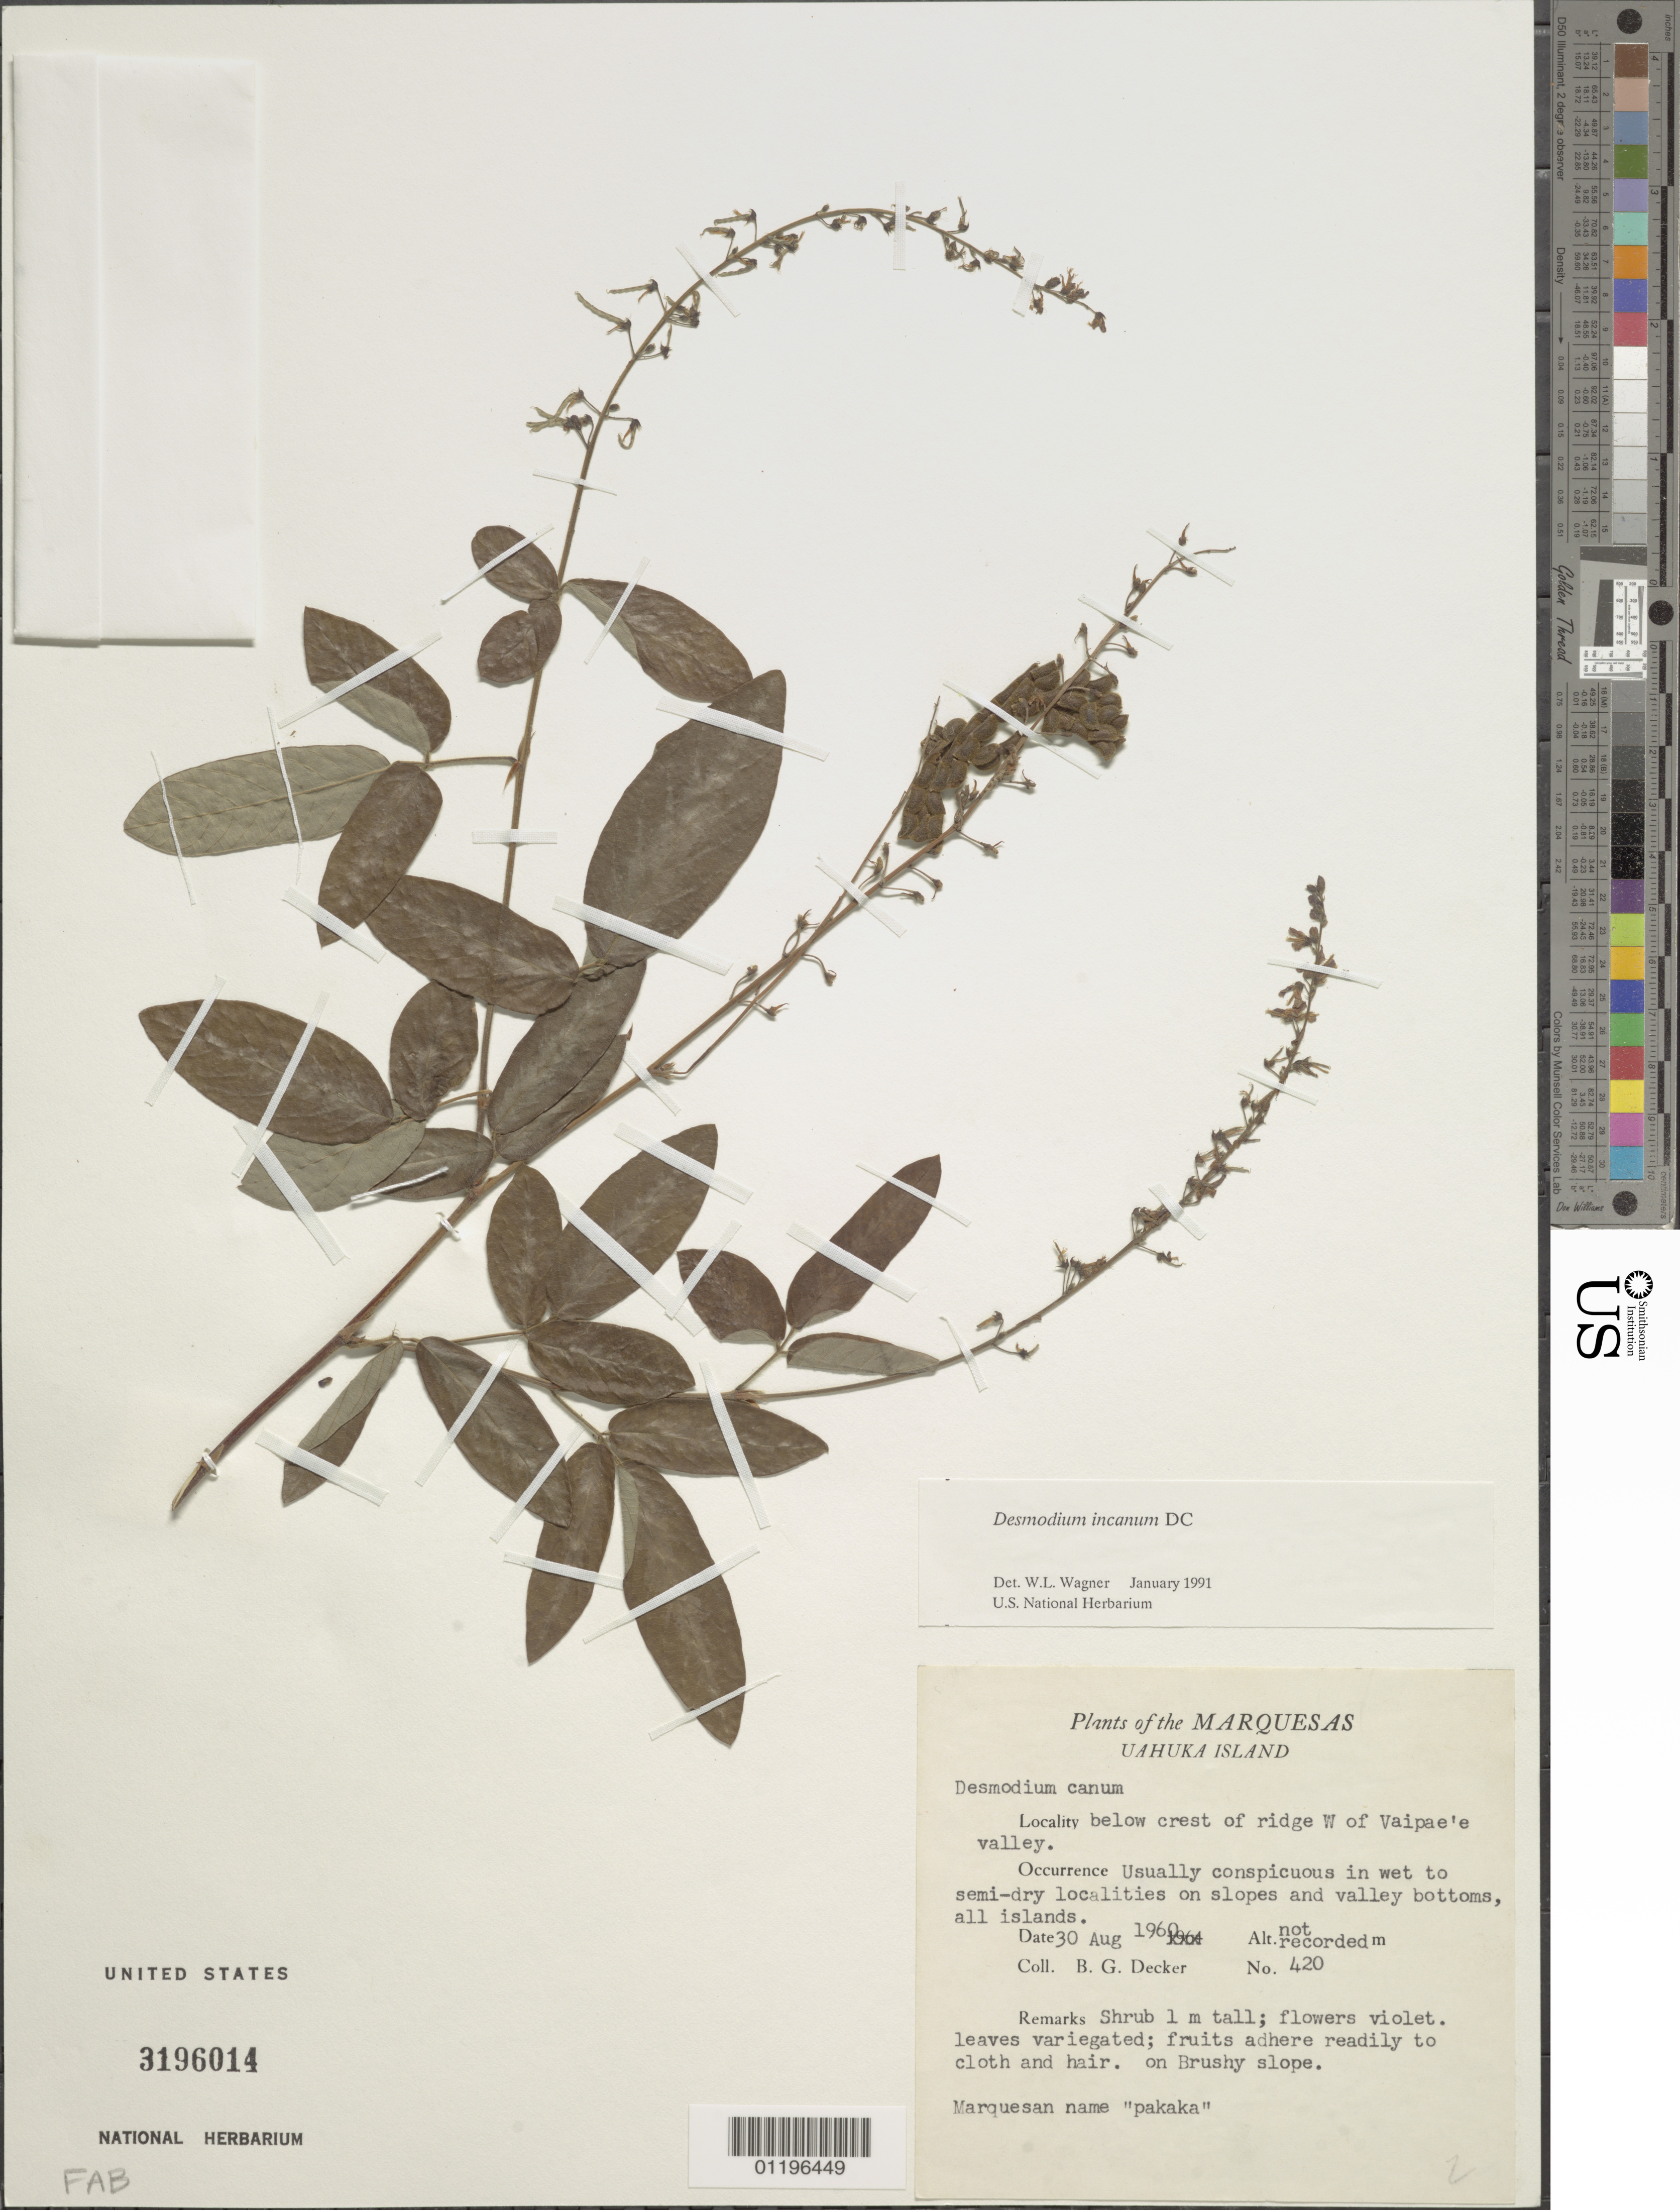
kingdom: Plantae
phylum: Tracheophyta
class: Magnoliopsida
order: Fabales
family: Fabaceae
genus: Desmodium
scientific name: Desmodium incanum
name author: (Sw.) DC.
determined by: Wagner, W. L., (BOT), Smithsonian Institution - National Museum of Natural History (UNITED STATES)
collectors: B. G. Decker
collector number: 420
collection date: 1960-08-30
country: French Polynesia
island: Ua Huka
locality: below crest of ridge W of Vaipaee Valley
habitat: On brushy slope. Usually conspicuous in wet to semi-dry localities on slopes and valley bottoms, all islands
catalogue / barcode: US 3196014